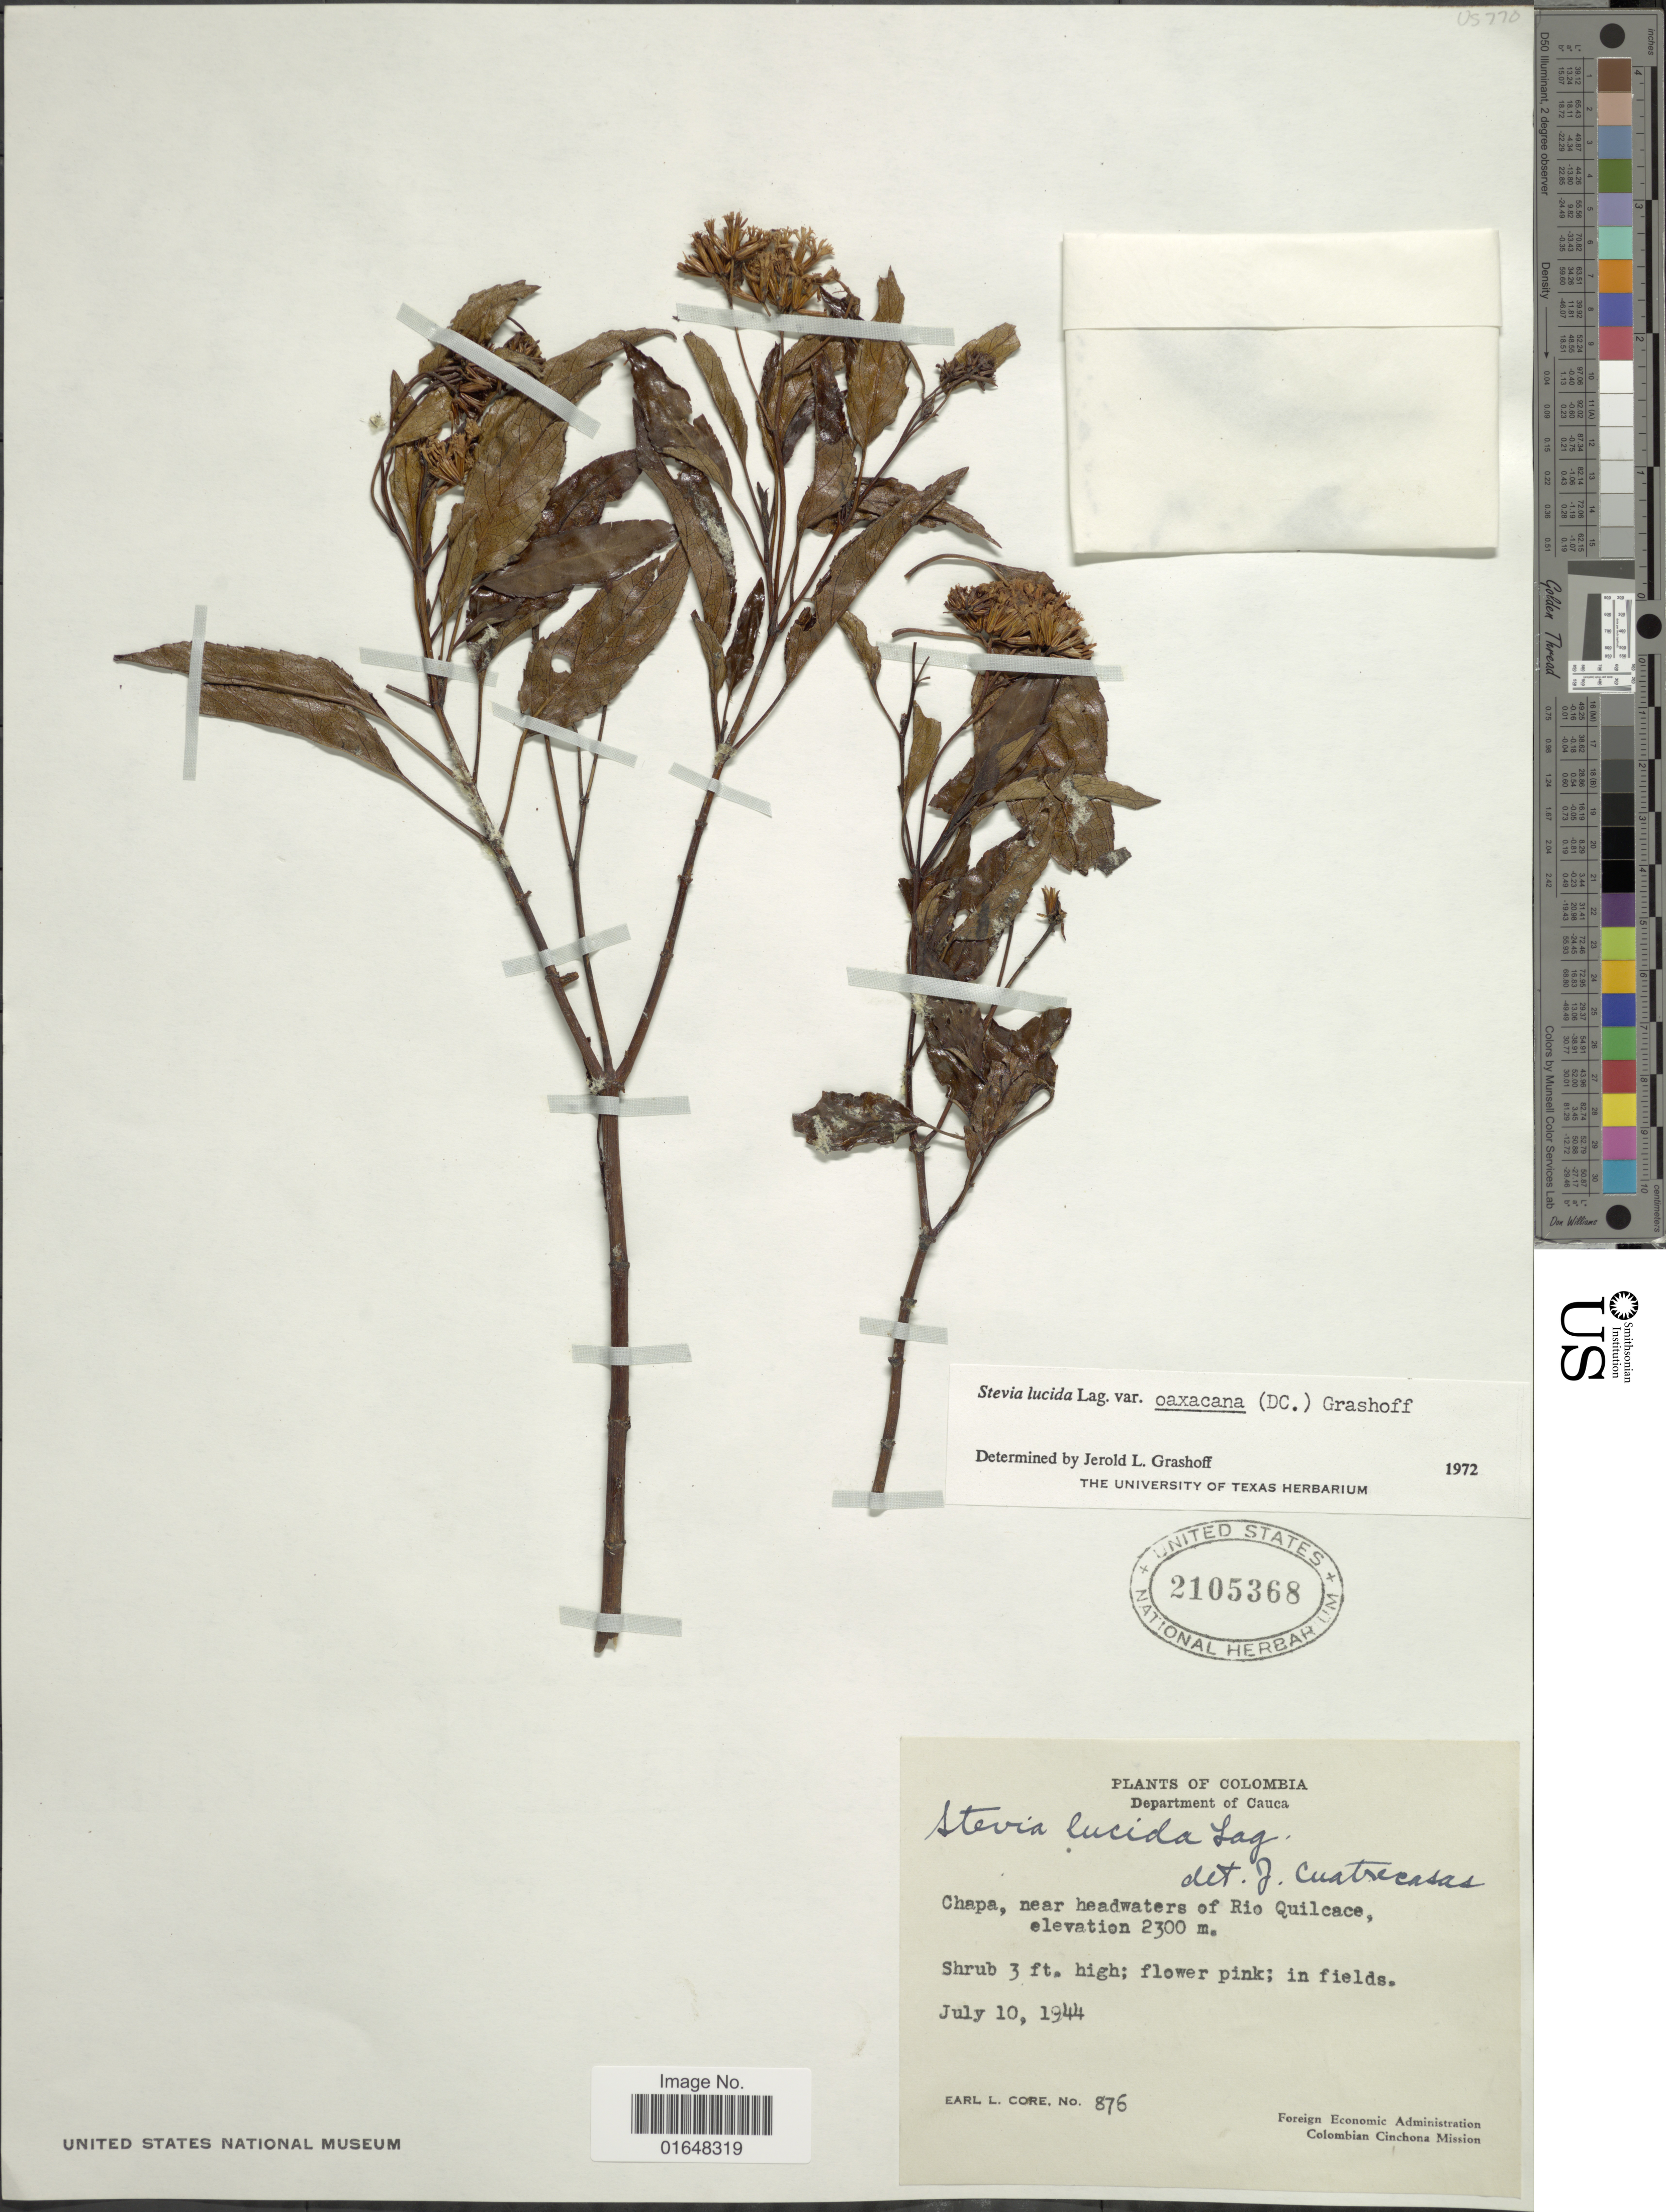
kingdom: Plantae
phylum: Tracheophyta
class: Magnoliopsida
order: Asterales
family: Asteraceae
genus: Stevia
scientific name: Stevia lucida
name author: Lag.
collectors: E. L. Core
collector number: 876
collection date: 1944-07-10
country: Colombia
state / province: Cauca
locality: Department of Cauca. Chapa, near headwaters of Rio Quilcace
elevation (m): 2300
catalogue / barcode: US 2105368